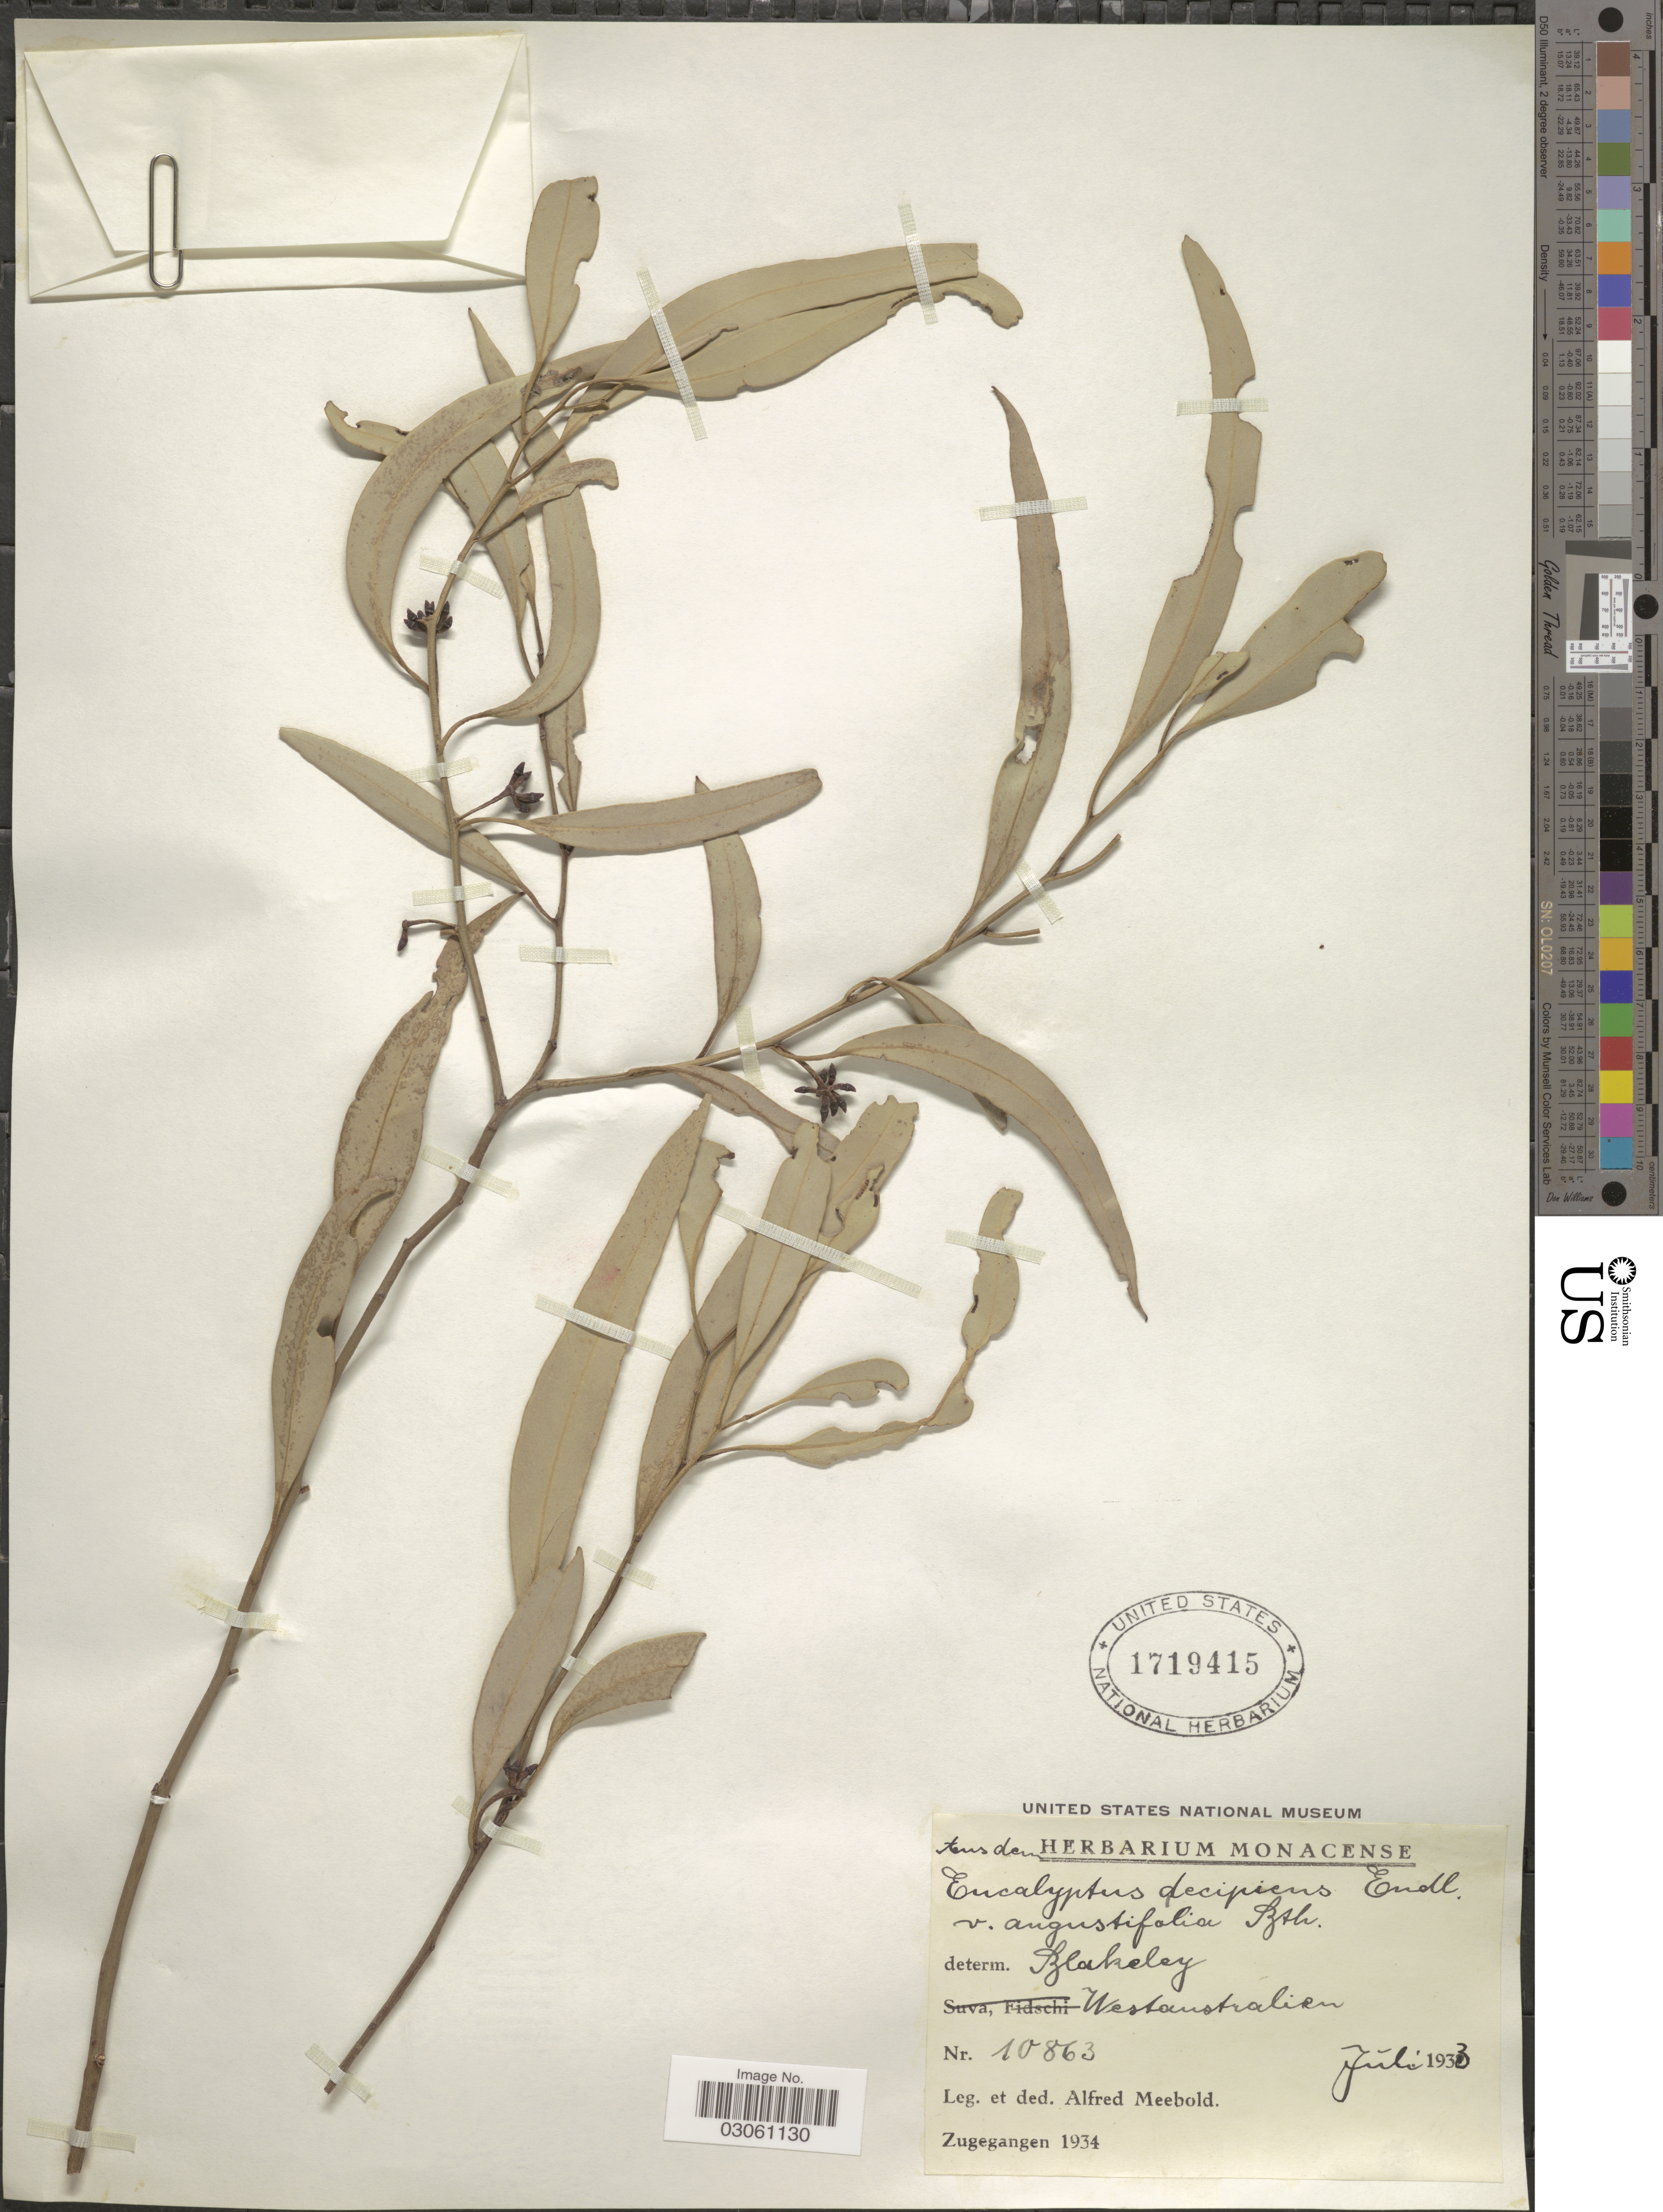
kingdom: Plantae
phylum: Tracheophyta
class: Magnoliopsida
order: Myrtales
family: Myrtaceae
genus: Eucalyptus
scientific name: Eucalyptus decipiens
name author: Endl.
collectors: A. Meebold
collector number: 10863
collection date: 1933-07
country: Australia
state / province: Western Australia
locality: Westaustralien.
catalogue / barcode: US 1719415